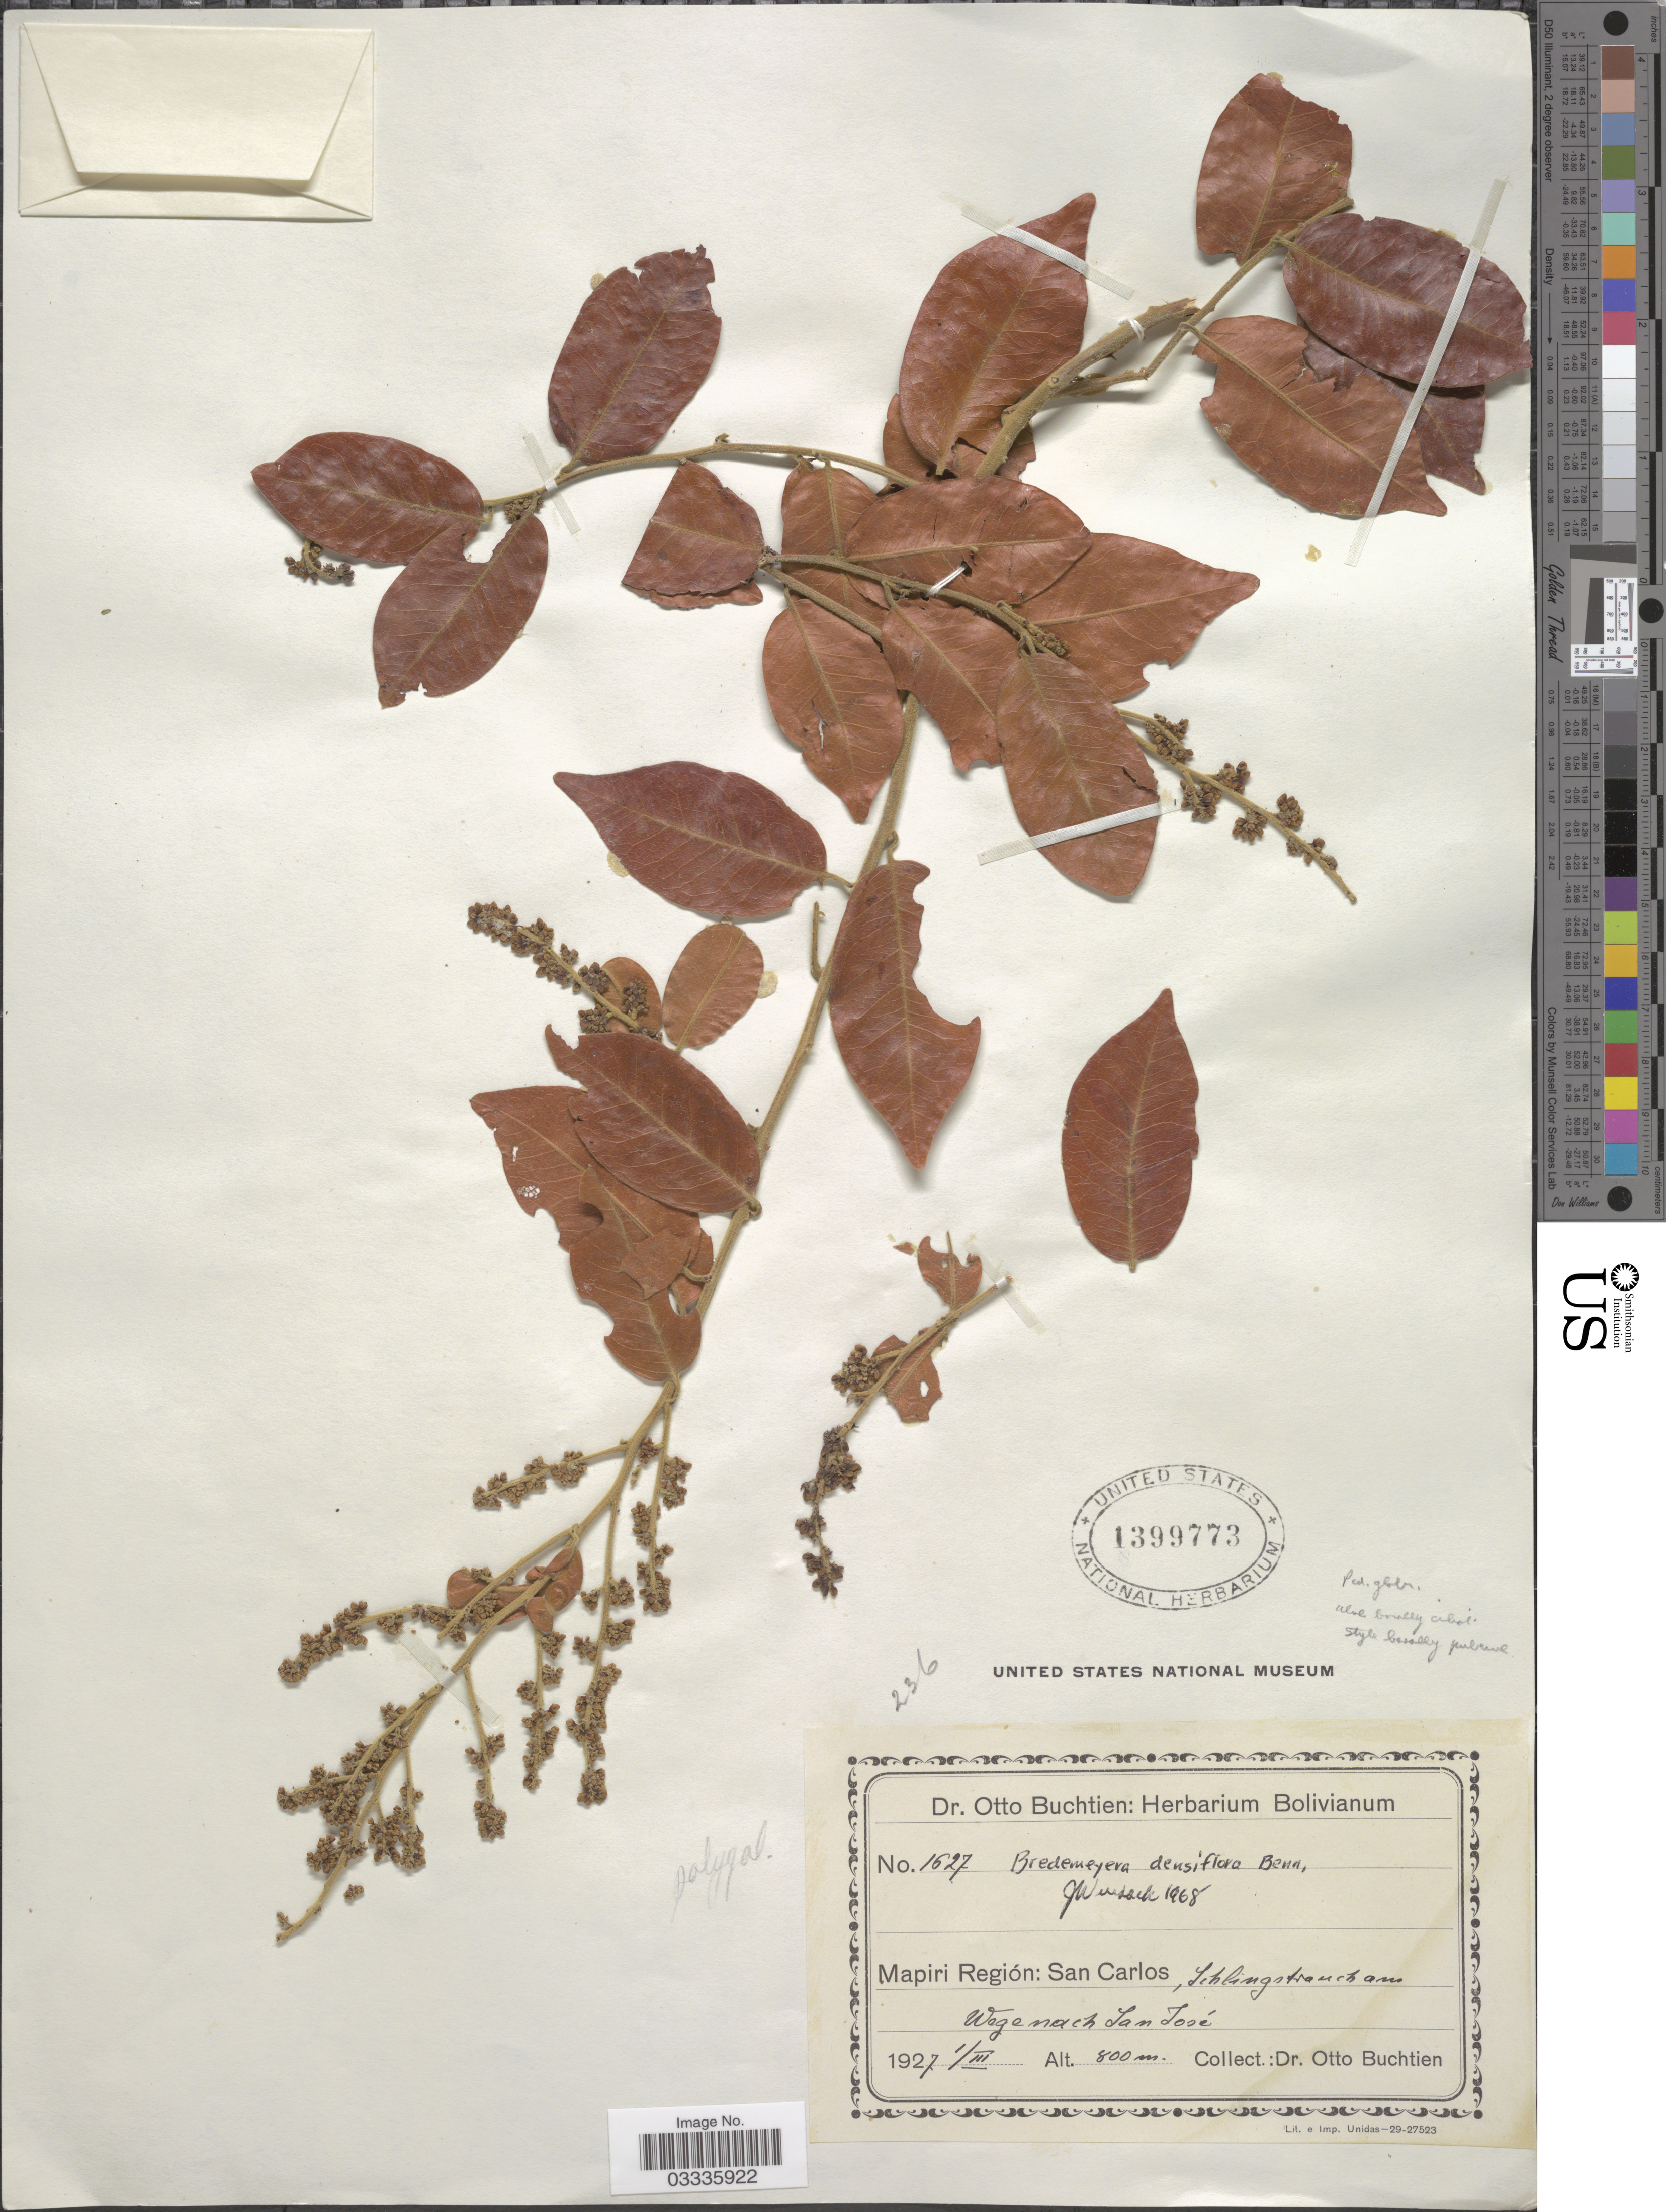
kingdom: Plantae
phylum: Tracheophyta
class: Magnoliopsida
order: Fabales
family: Polygalaceae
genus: Bredemeyera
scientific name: Bredemeyera densiflora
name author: A.W. Benn.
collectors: O. Buchtien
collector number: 1627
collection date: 1927-03-01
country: Bolivia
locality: Mapiri Región: San Carlos, Schlingstrauch am Wegenach San José.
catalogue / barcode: US 1399773